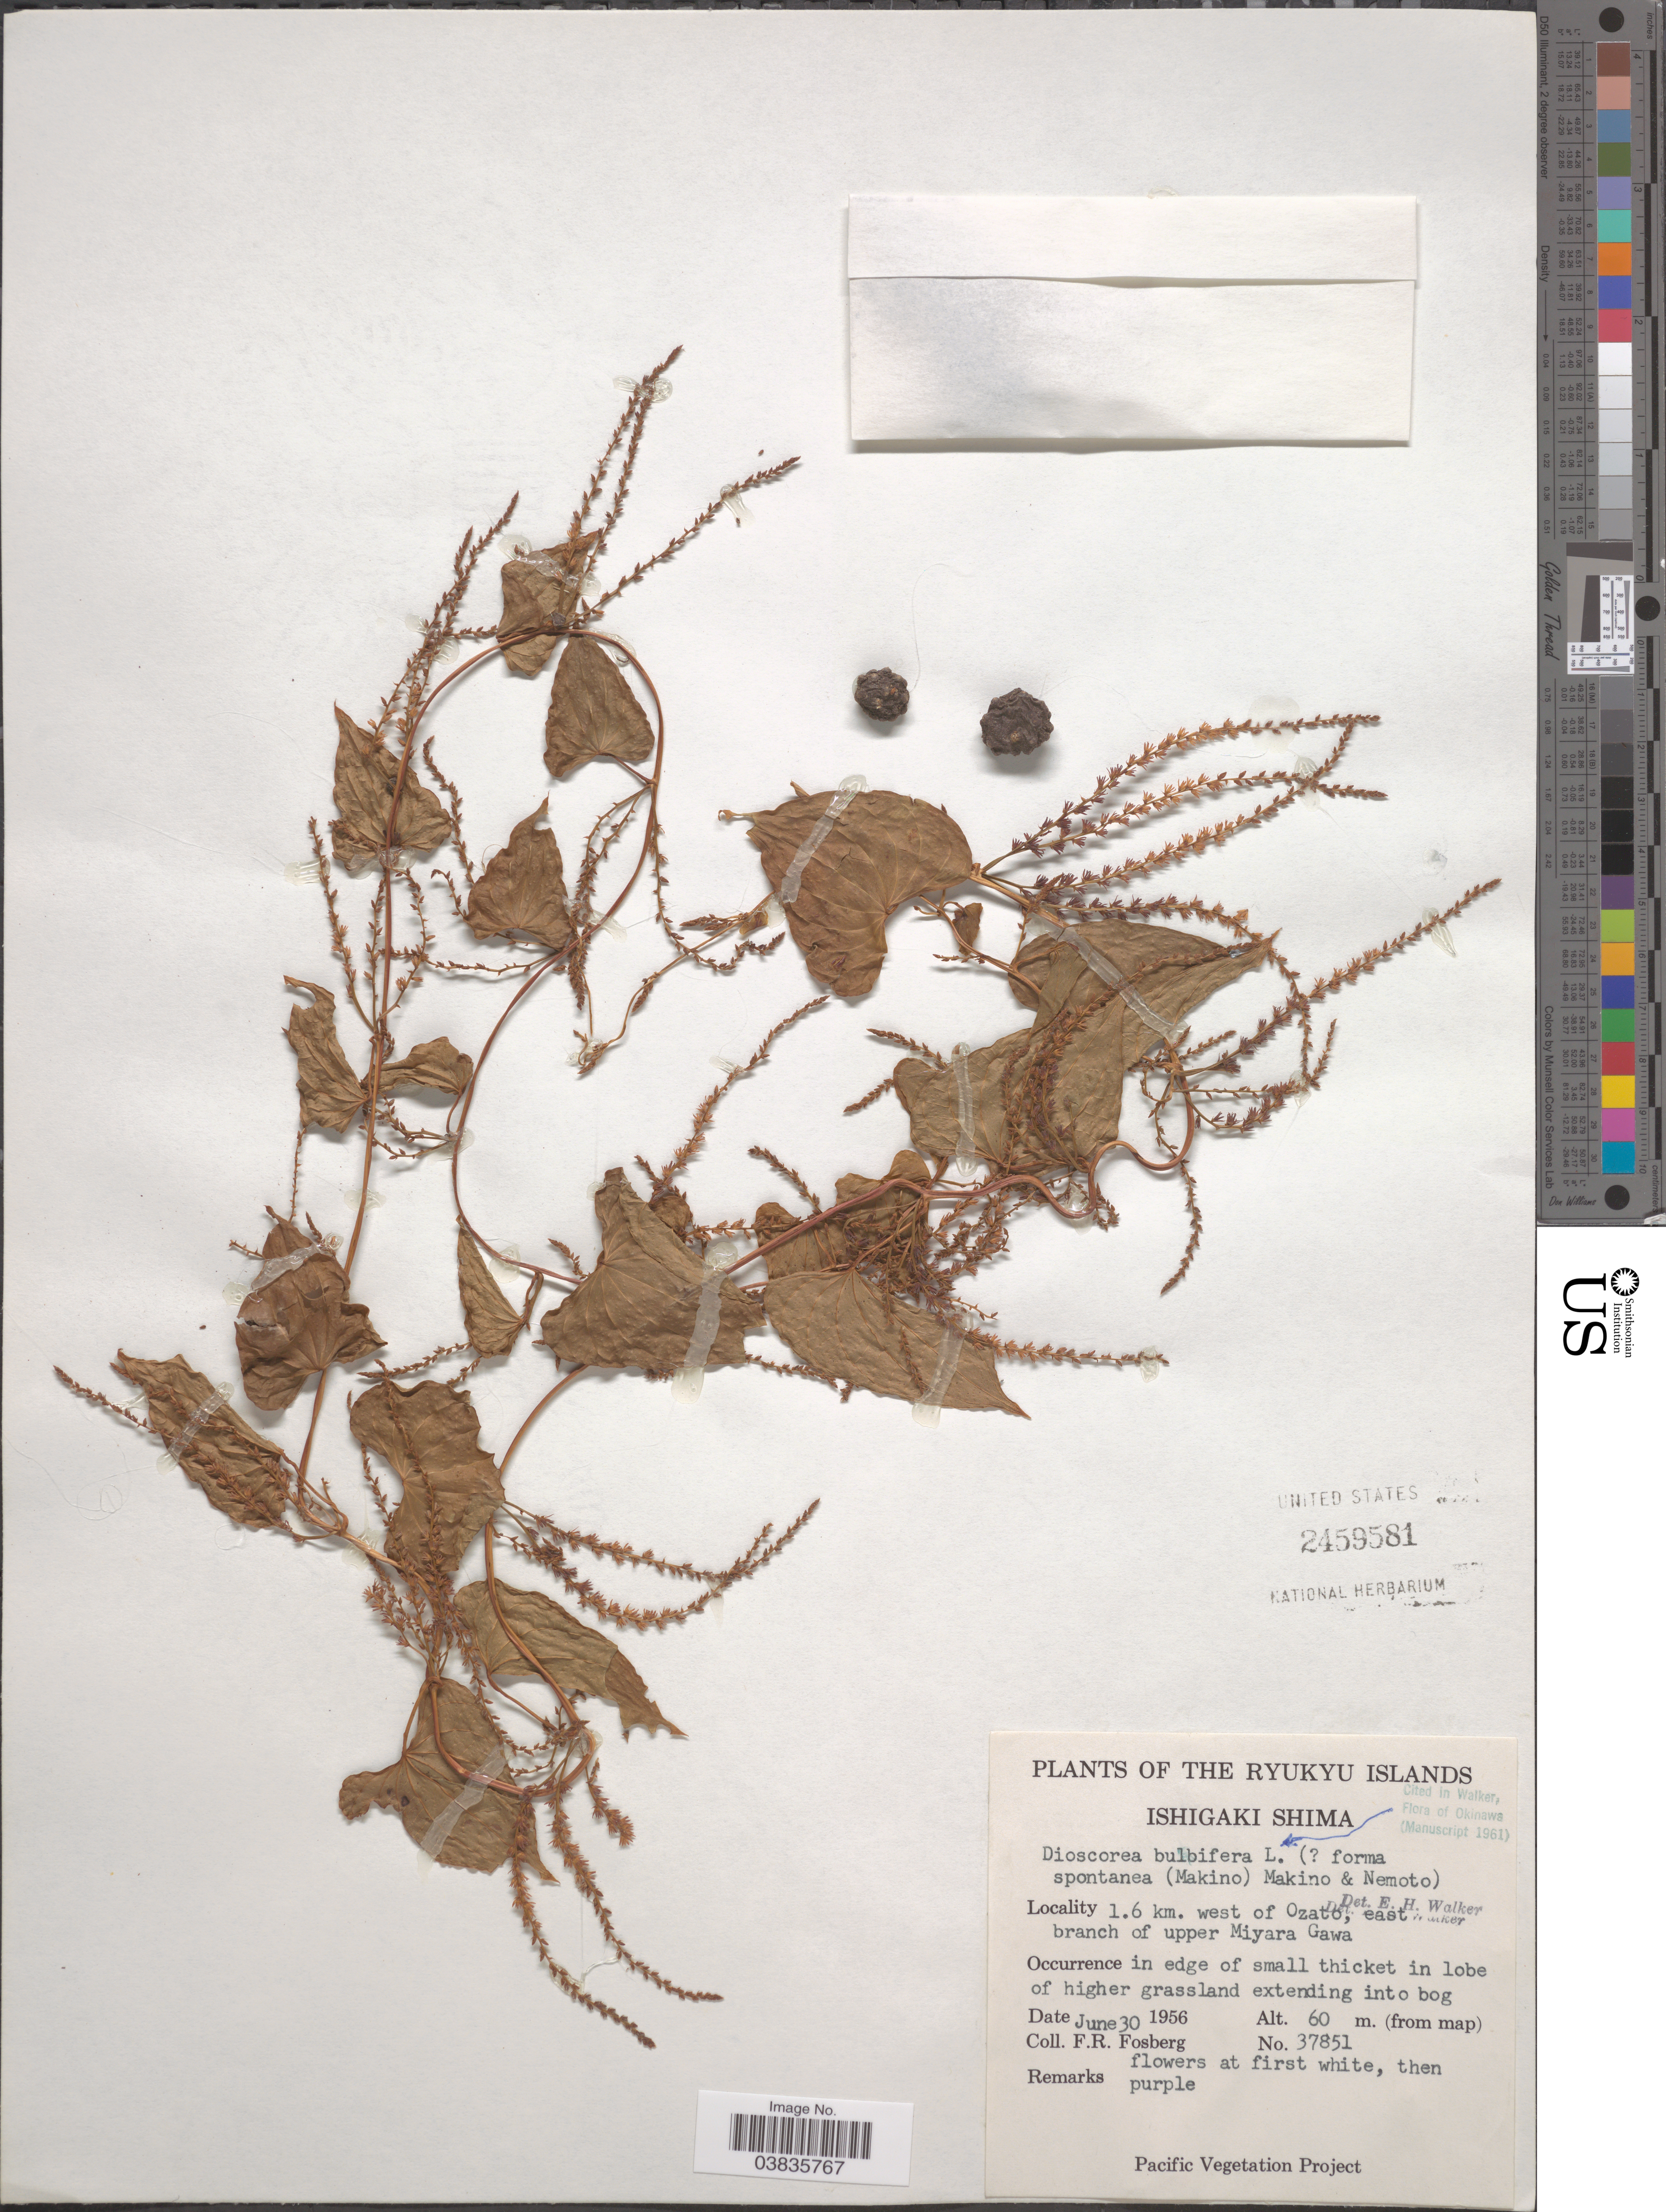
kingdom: Plantae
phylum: Tracheophyta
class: Liliopsida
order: Dioscoreales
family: Dioscoreaceae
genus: Dioscorea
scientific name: Dioscorea bulbifera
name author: L.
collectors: F. R. Fosberg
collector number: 37851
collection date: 1956-06-30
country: Japan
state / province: Okinawa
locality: Ryukyu Islands. Ishigaki Shima. 1.6 km. west of Ozato, east branch of upper Miyara Gawa.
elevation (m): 60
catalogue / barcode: US 2459581